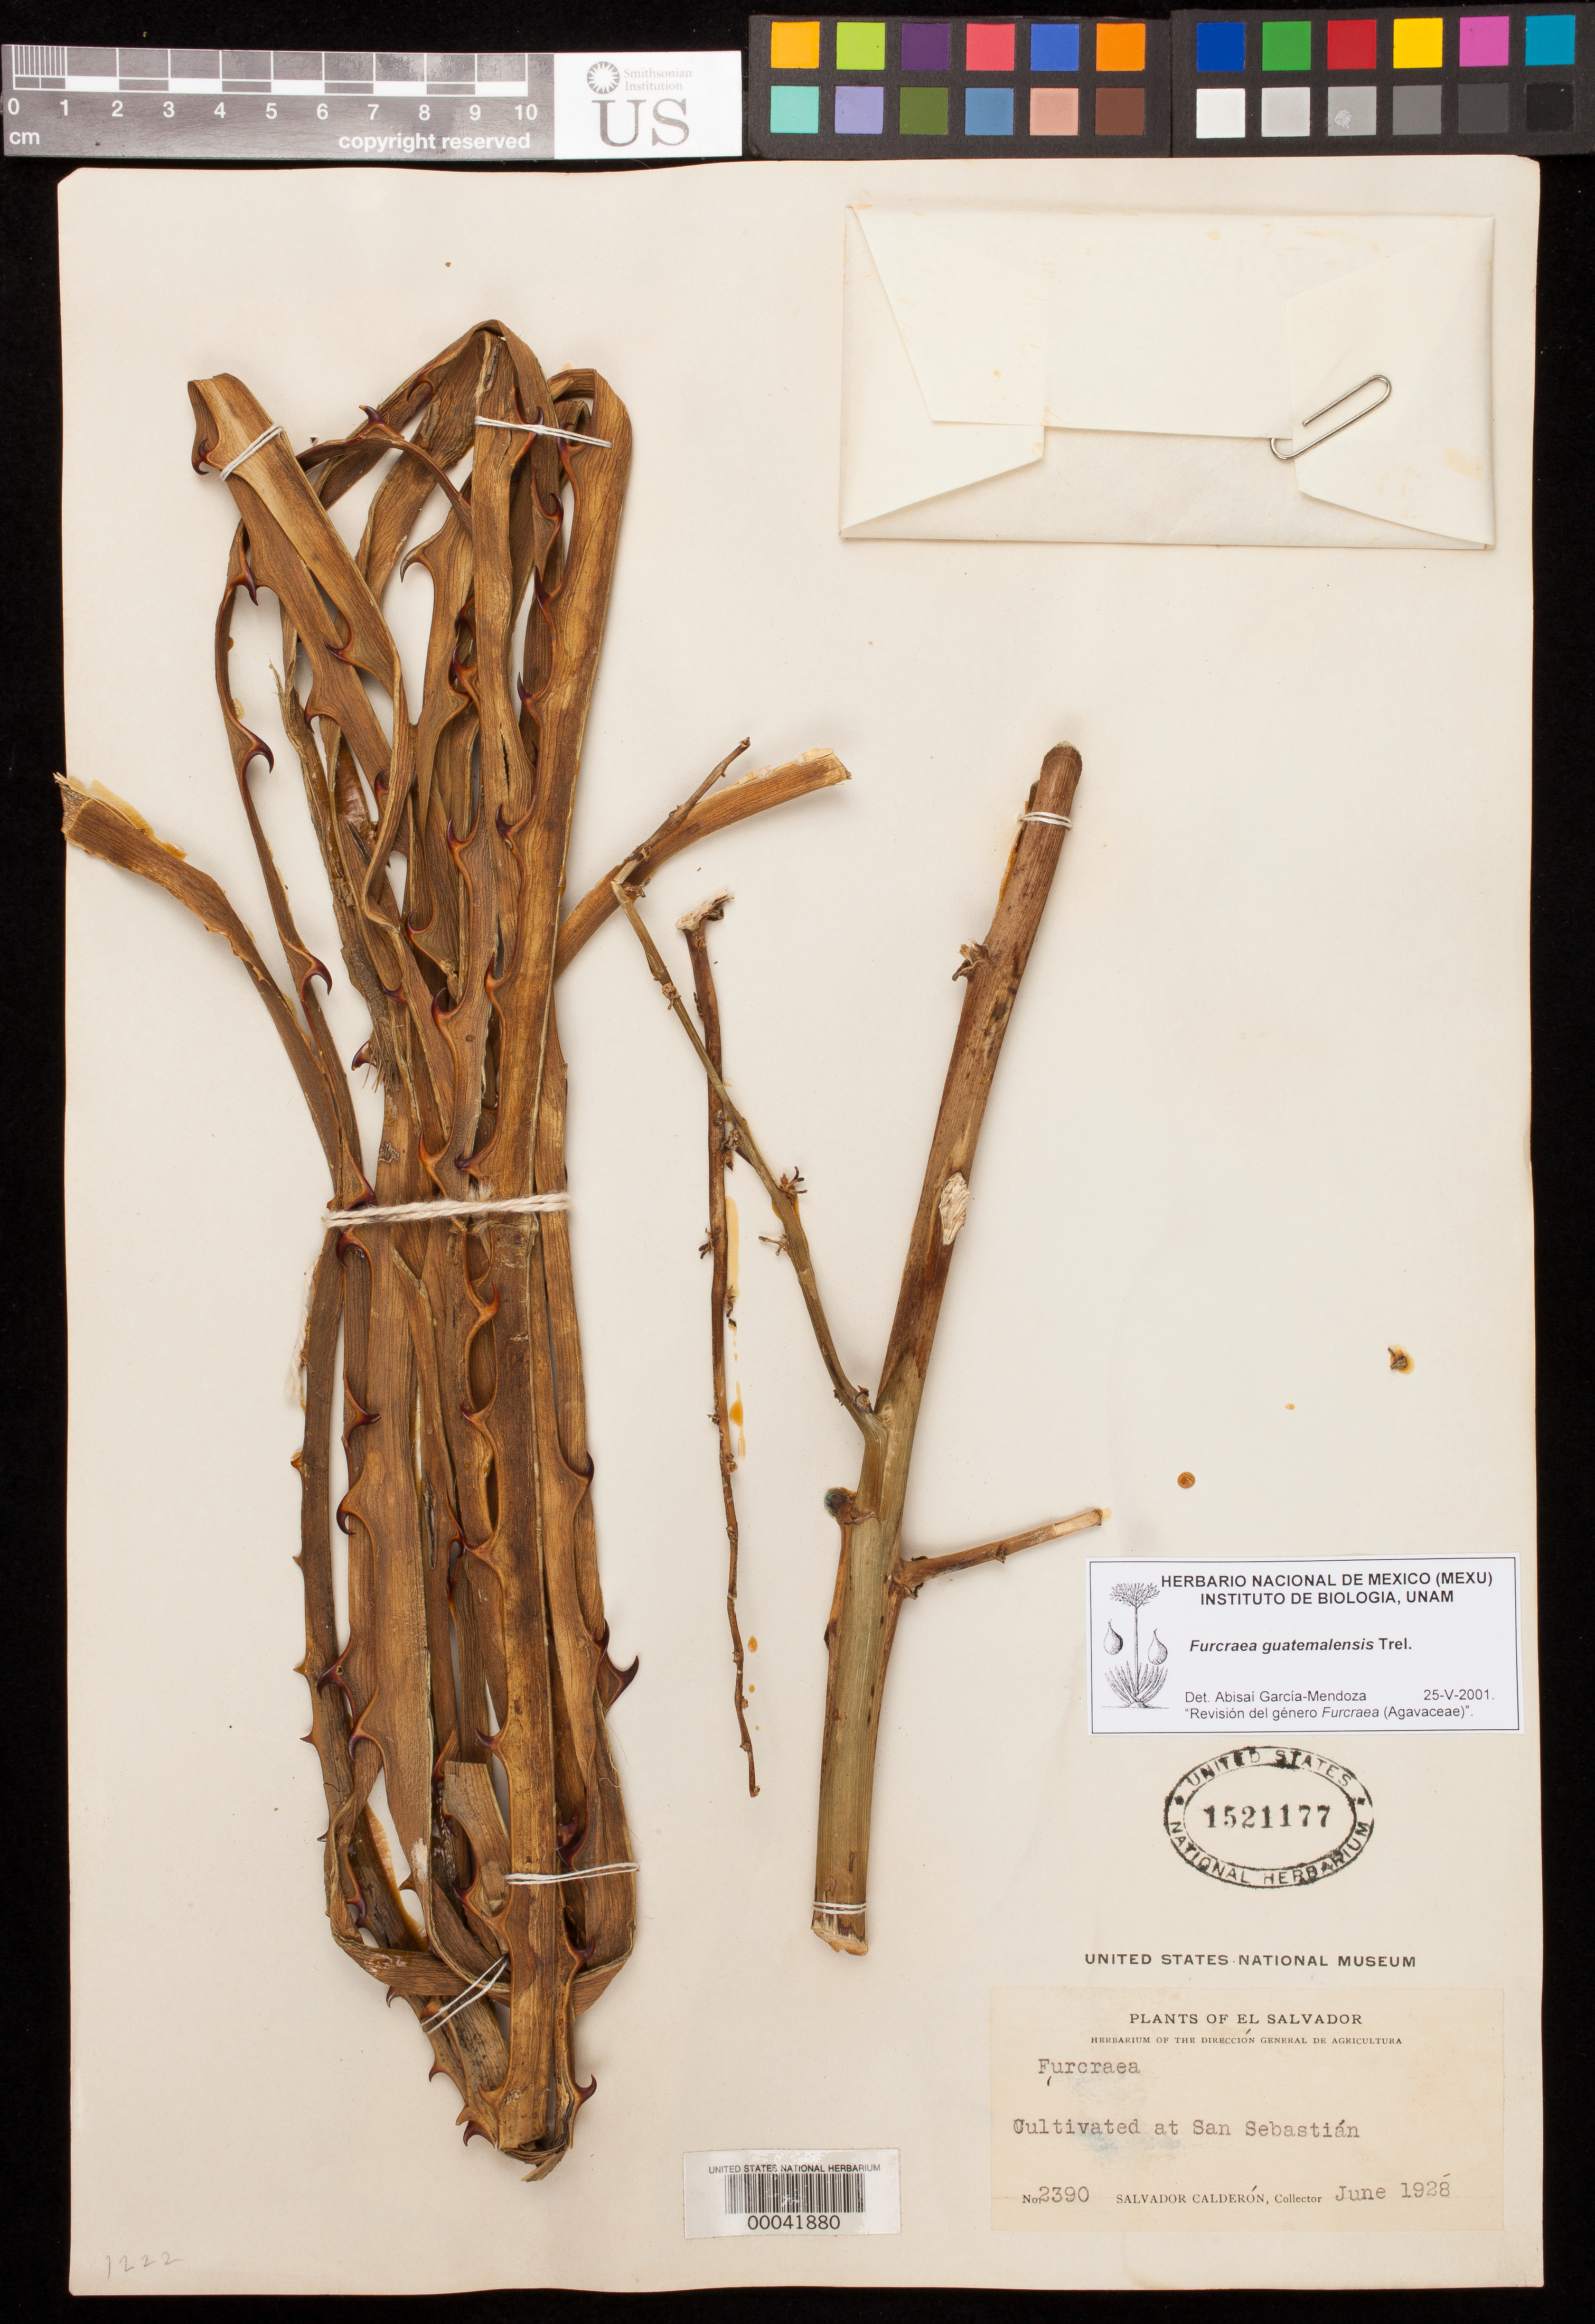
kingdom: Plantae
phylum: Tracheophyta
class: Liliopsida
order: Asparagales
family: Asparagaceae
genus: Furcraea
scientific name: Furcraea guatemalensis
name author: Trel.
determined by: García-Mendoza, A.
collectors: S. Calderón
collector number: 2390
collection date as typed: Jul 1928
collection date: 1928-07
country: El Salvador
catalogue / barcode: US 1521177